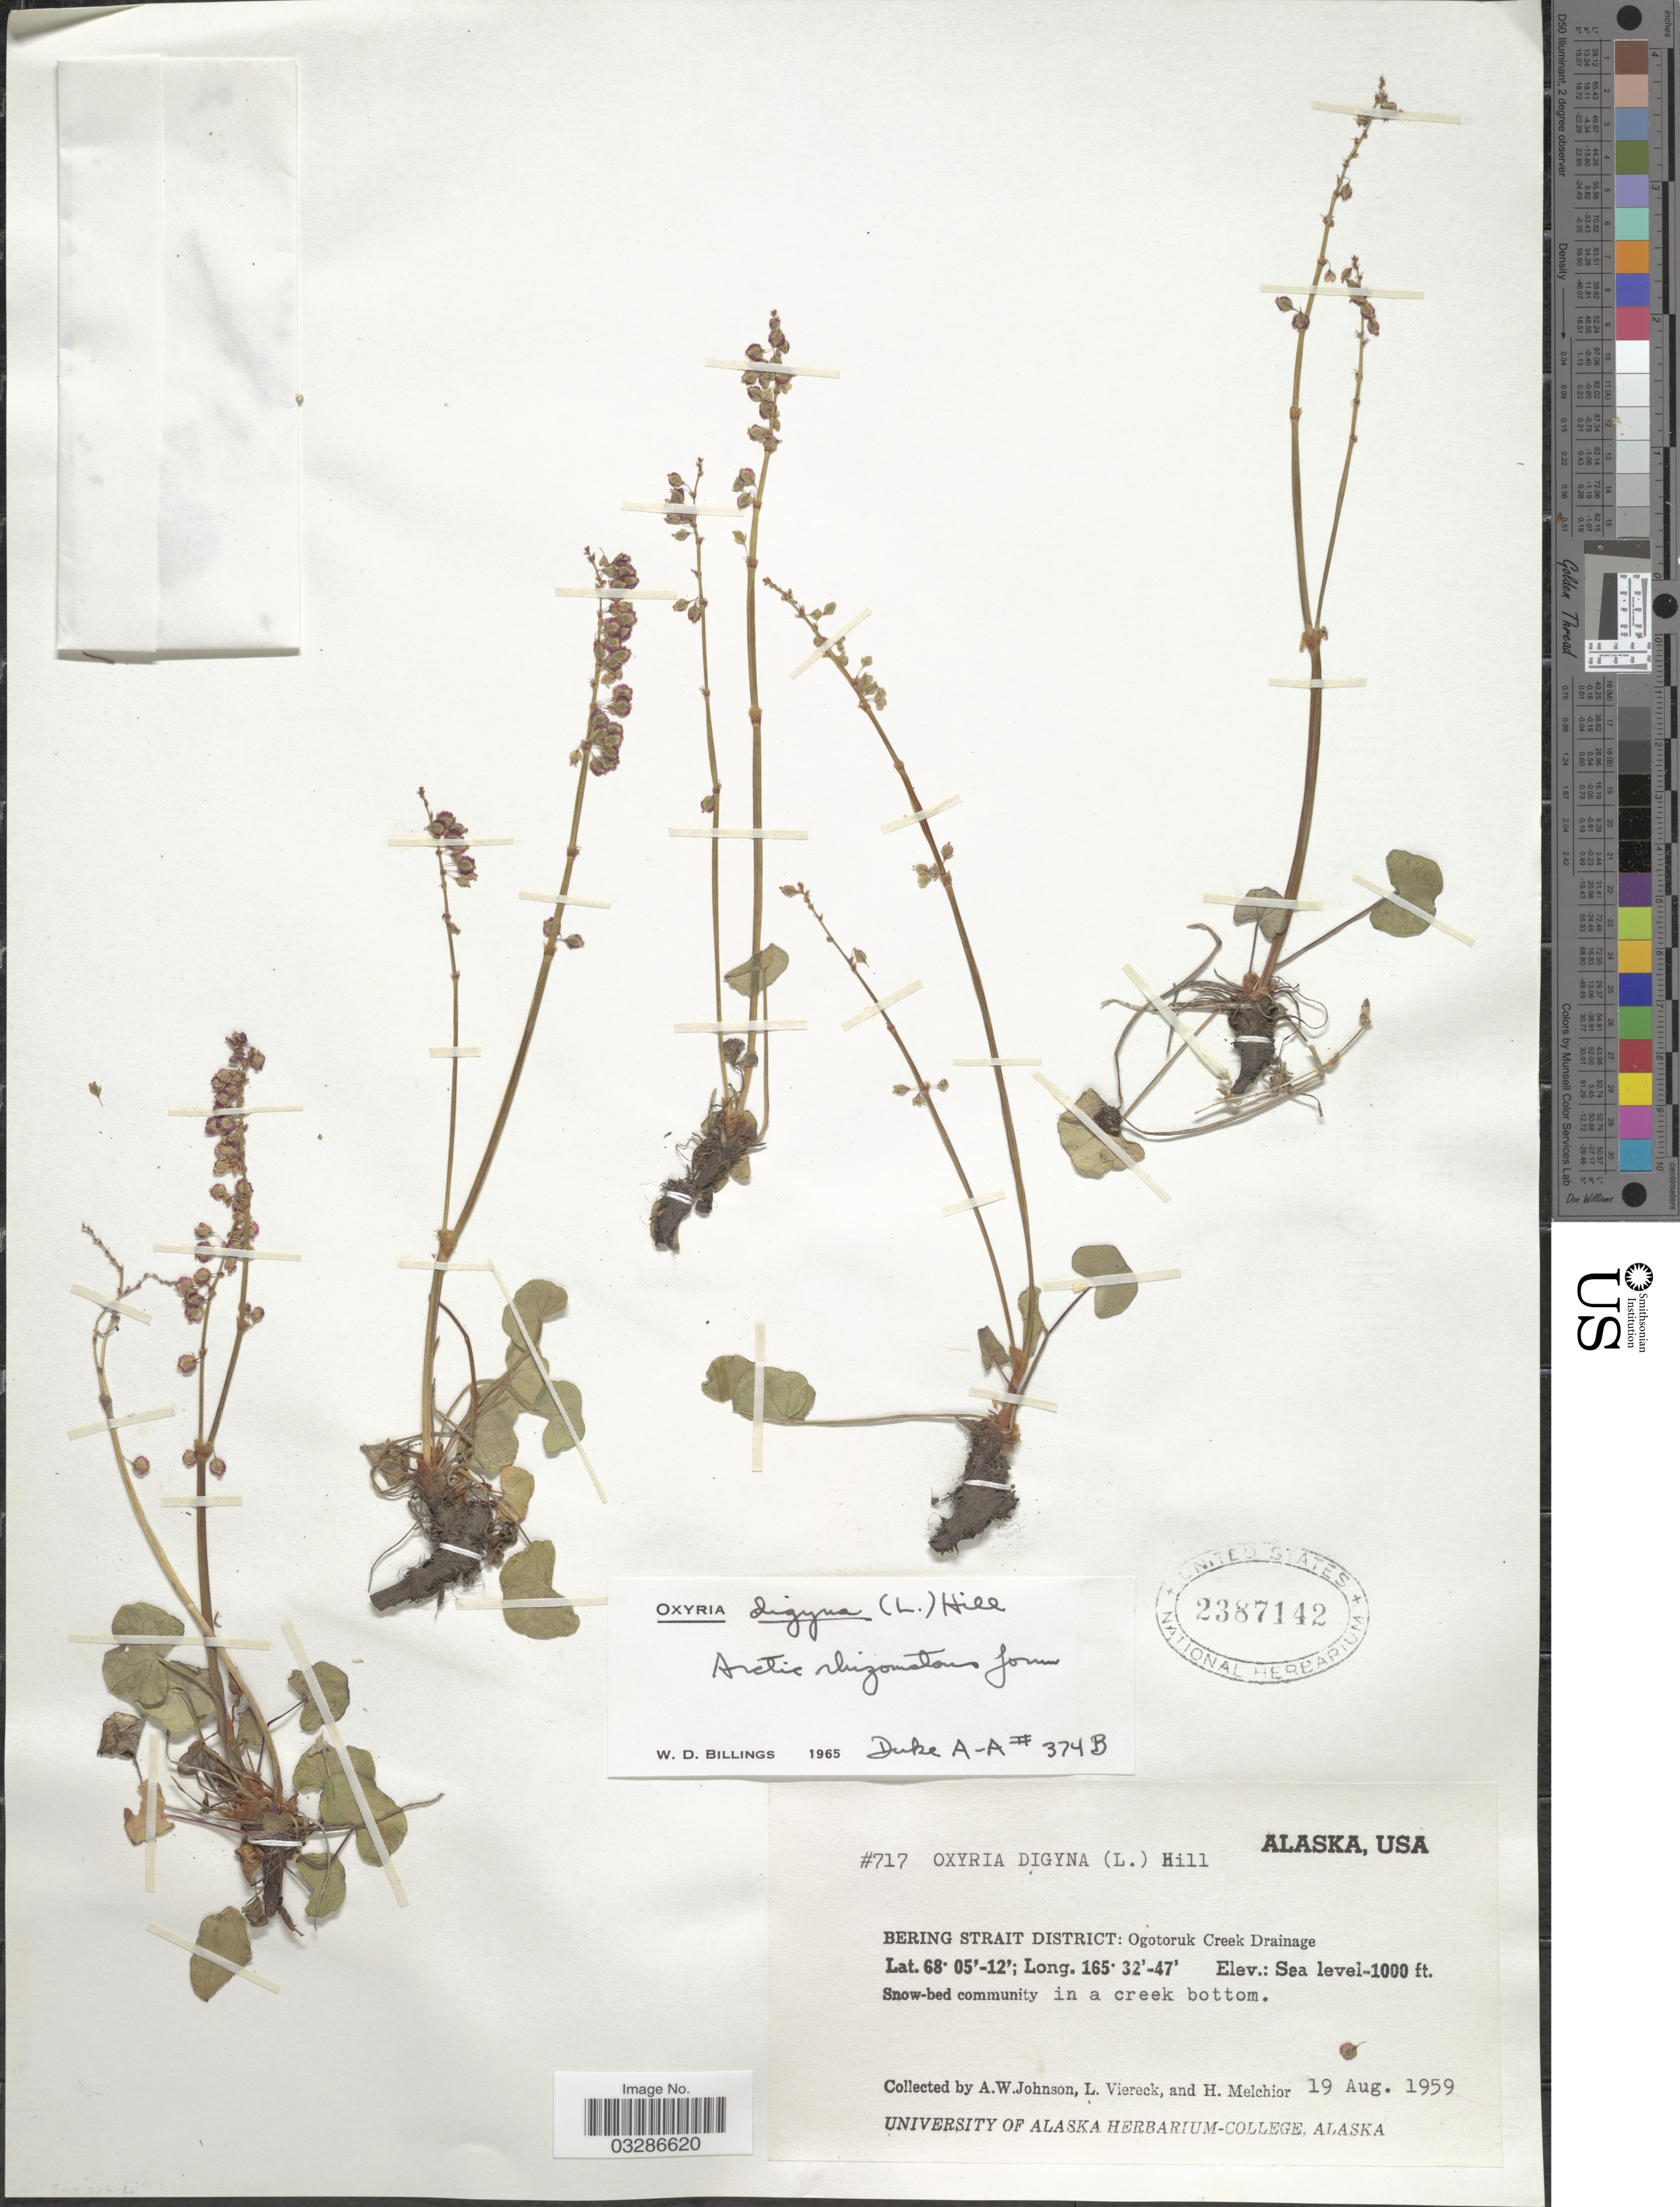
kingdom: Plantae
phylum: Tracheophyta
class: Magnoliopsida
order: Caryophyllales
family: Polygonaceae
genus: Oxyria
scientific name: Oxyria digyna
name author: (L.) Hill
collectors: A. W. Johnson, L. Viereck & H. Melchior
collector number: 717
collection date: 1959-08-19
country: United States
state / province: Alaska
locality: Bering Strait District: Ogotoruk Creek Drainage.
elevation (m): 0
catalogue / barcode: US 2387142